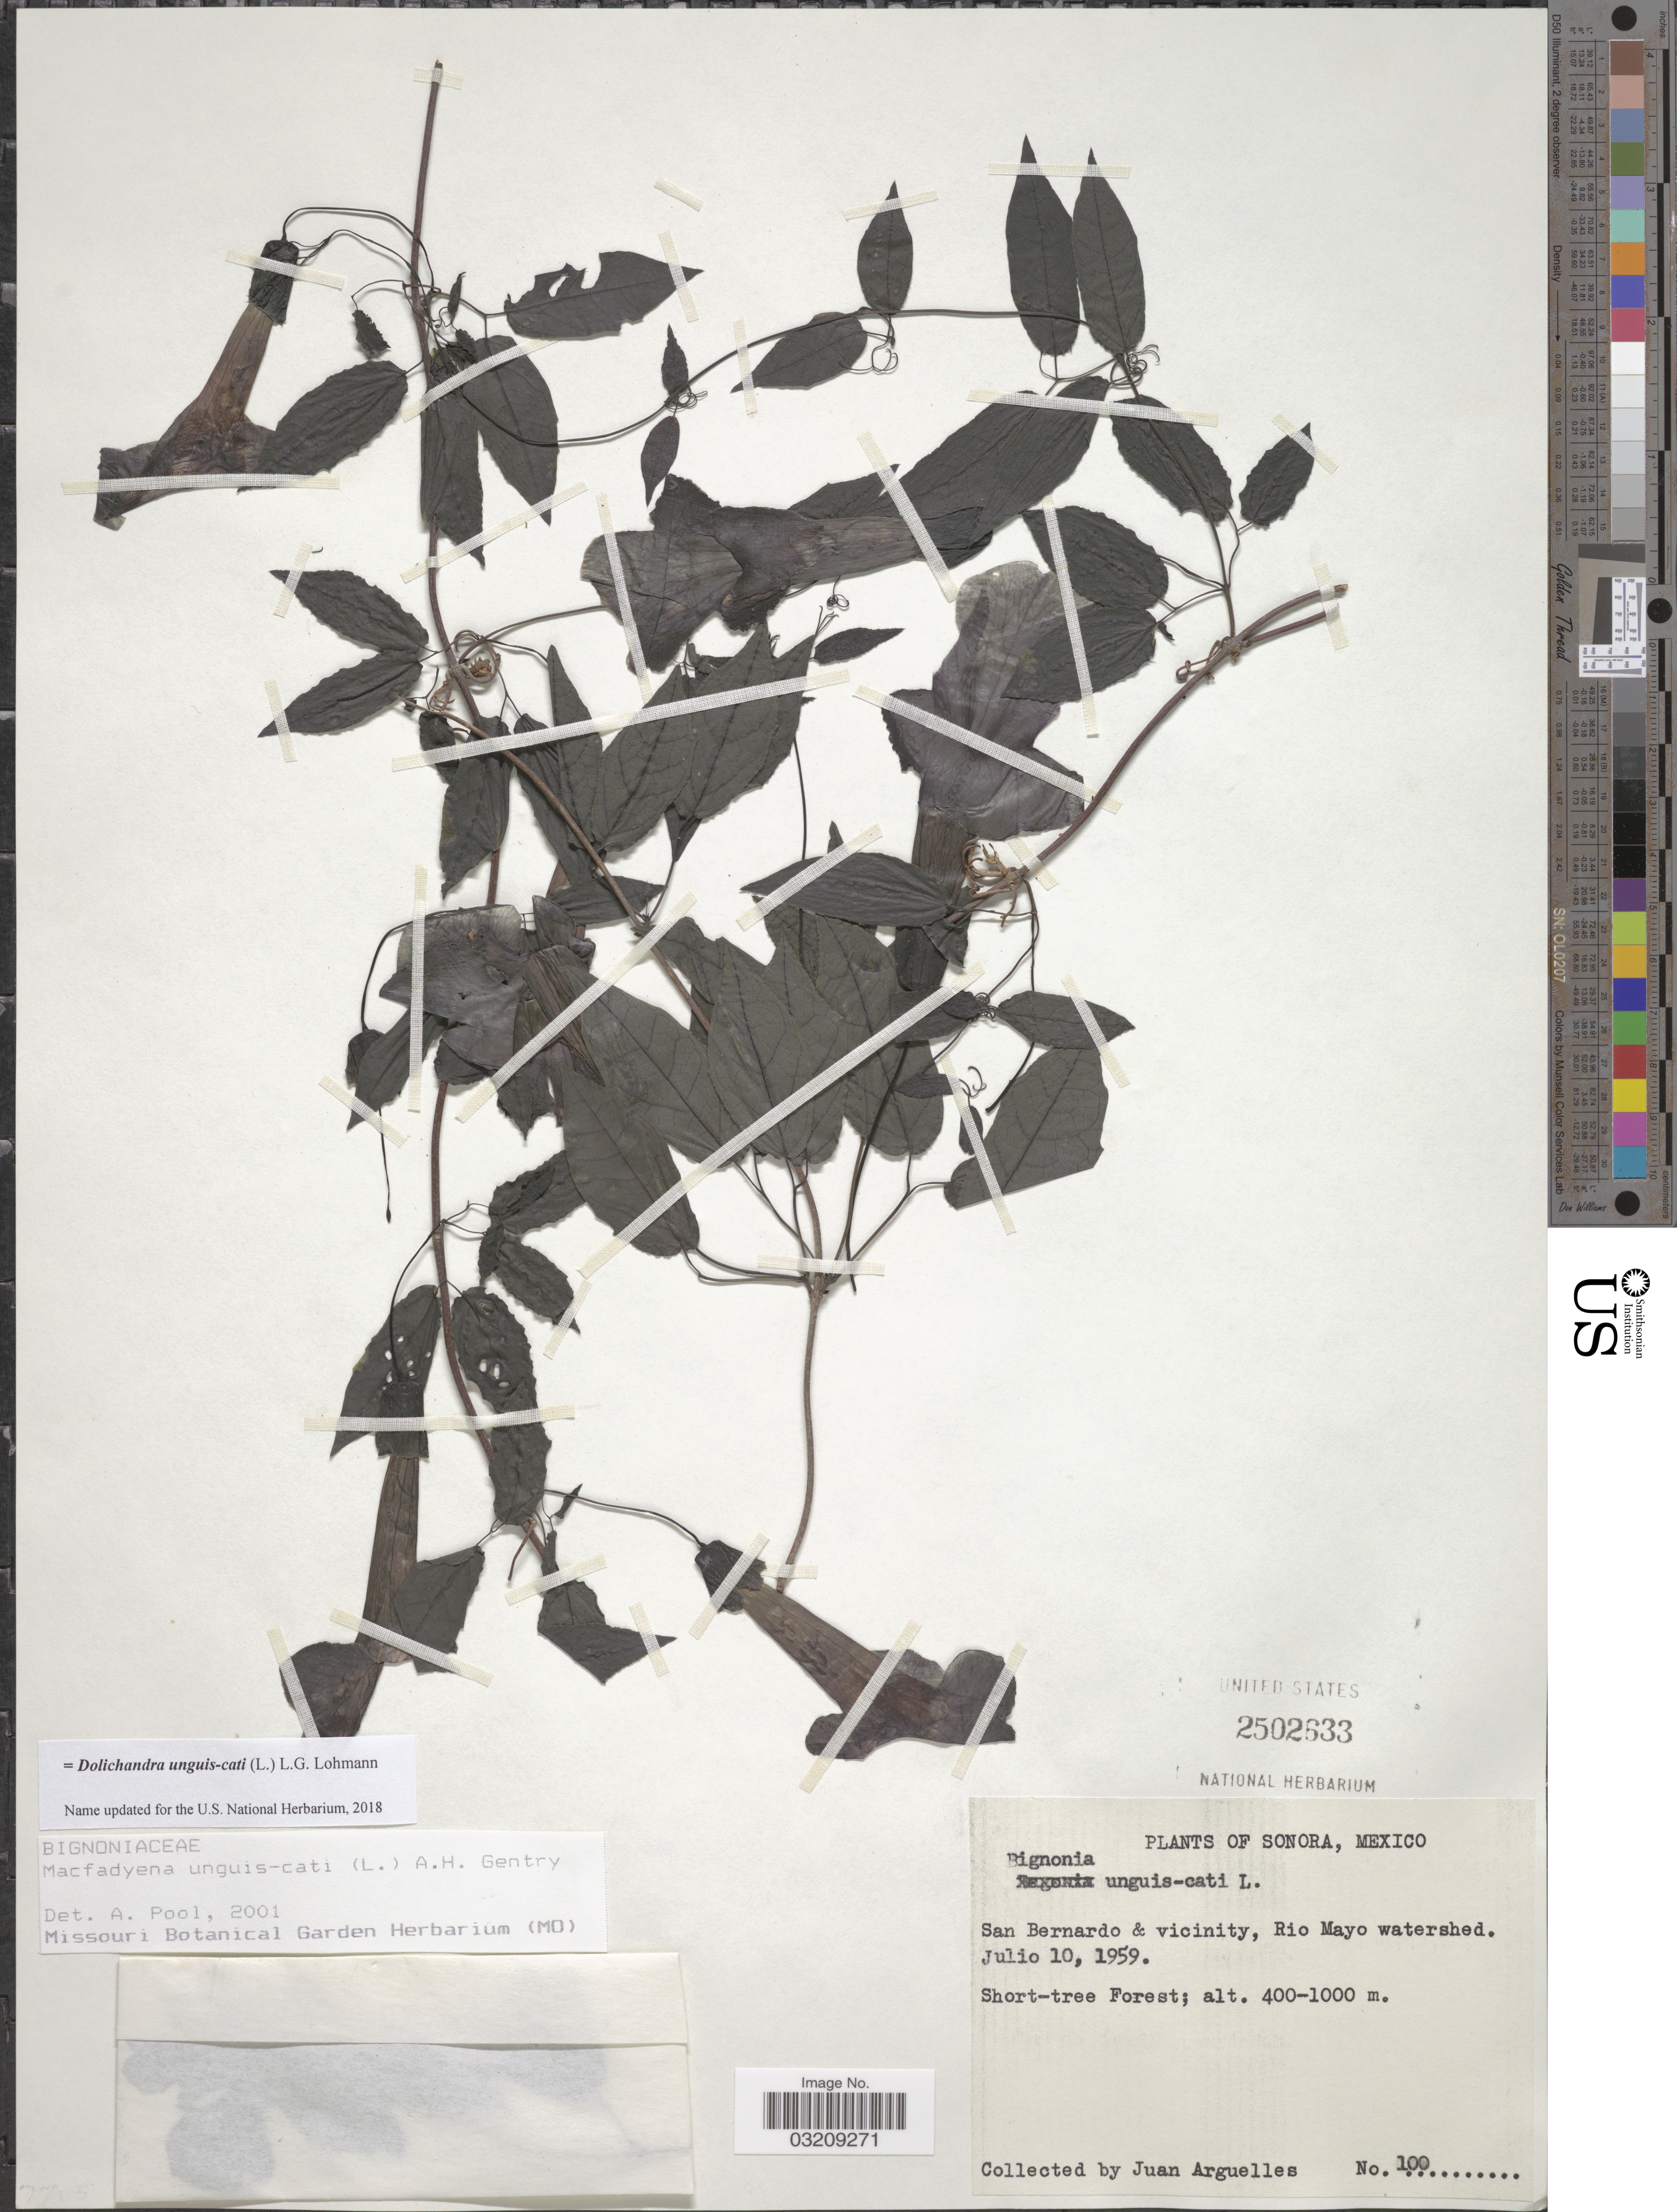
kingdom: Plantae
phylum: Tracheophyta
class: Magnoliopsida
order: Lamiales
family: Bignoniaceae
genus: Dolichandra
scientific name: Dolichandra unguis-cati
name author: (L.) L.G. Lohmann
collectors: J. Arguelles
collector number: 100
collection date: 1959-07-10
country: Mexico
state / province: Sonora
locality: San Bernardo & vicinity, Rio Mayo watershed.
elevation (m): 400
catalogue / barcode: US 2502633